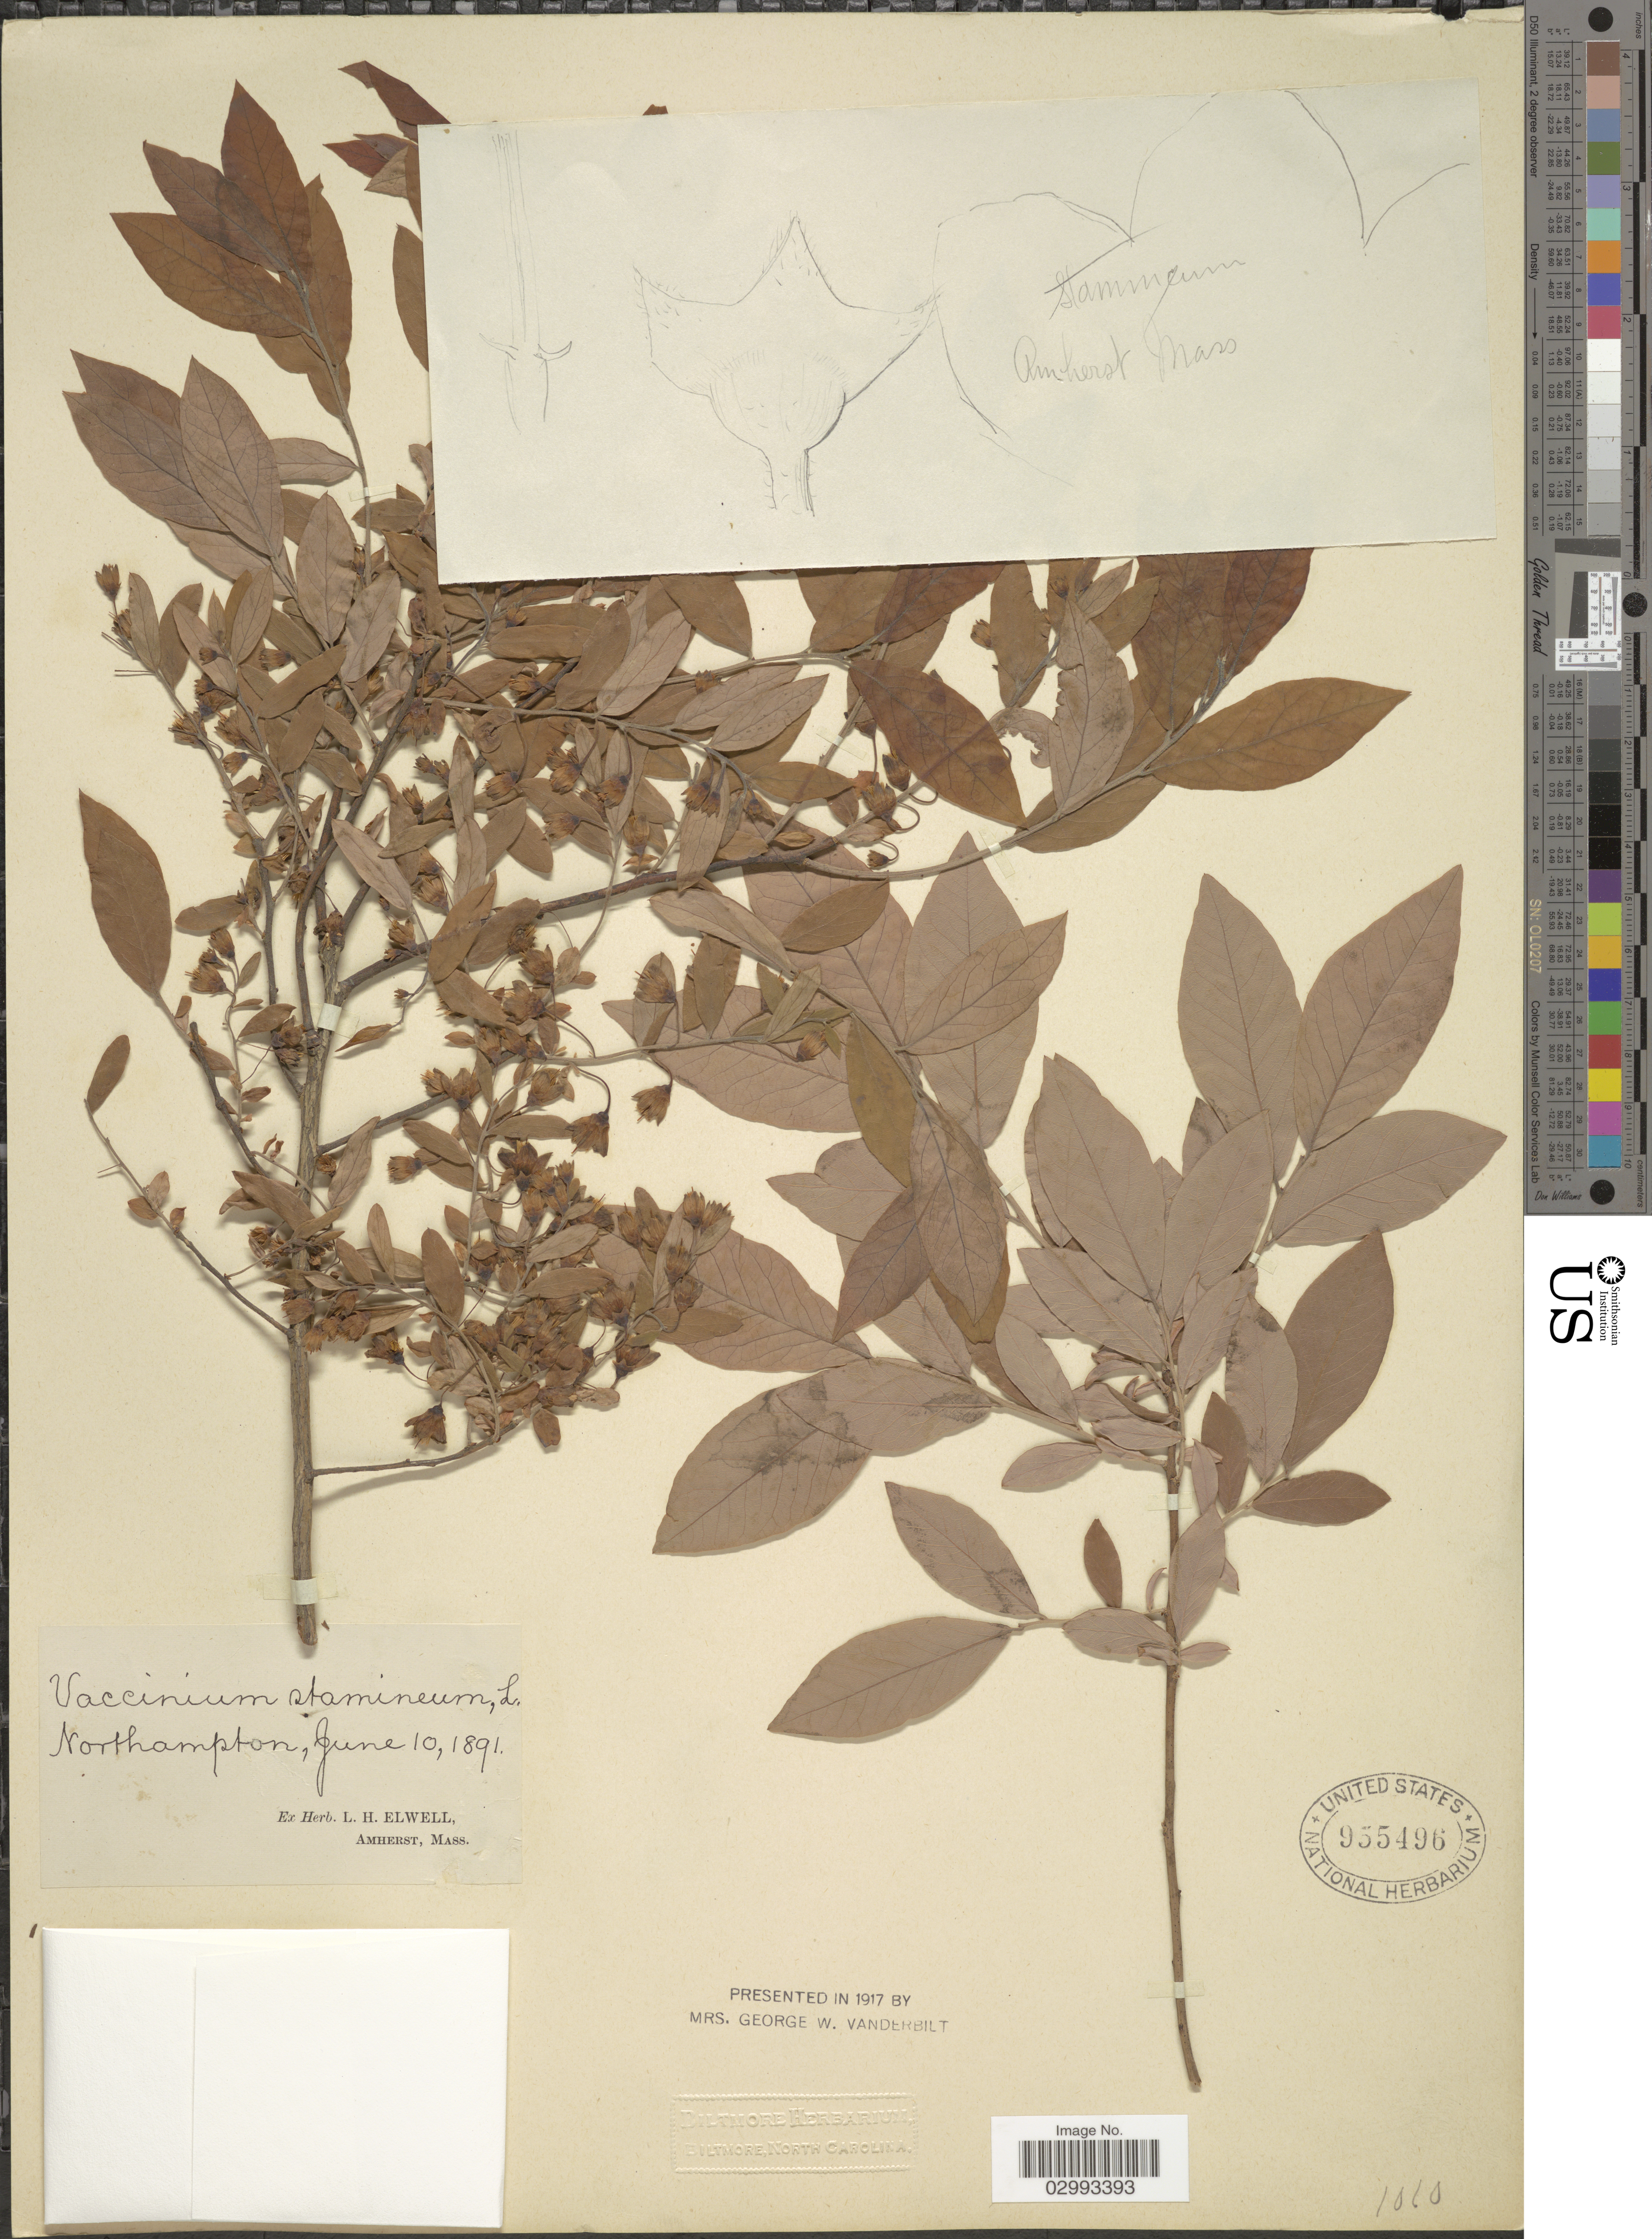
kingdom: Plantae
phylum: Tracheophyta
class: Magnoliopsida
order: Ericales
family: Ericaceae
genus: Polycodium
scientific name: Polycodium stamineum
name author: (L.) Greene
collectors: ex herb. L. H. Elwell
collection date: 1891-06-10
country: United States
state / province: Massachusetts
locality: Northampton.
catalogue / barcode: US 955496